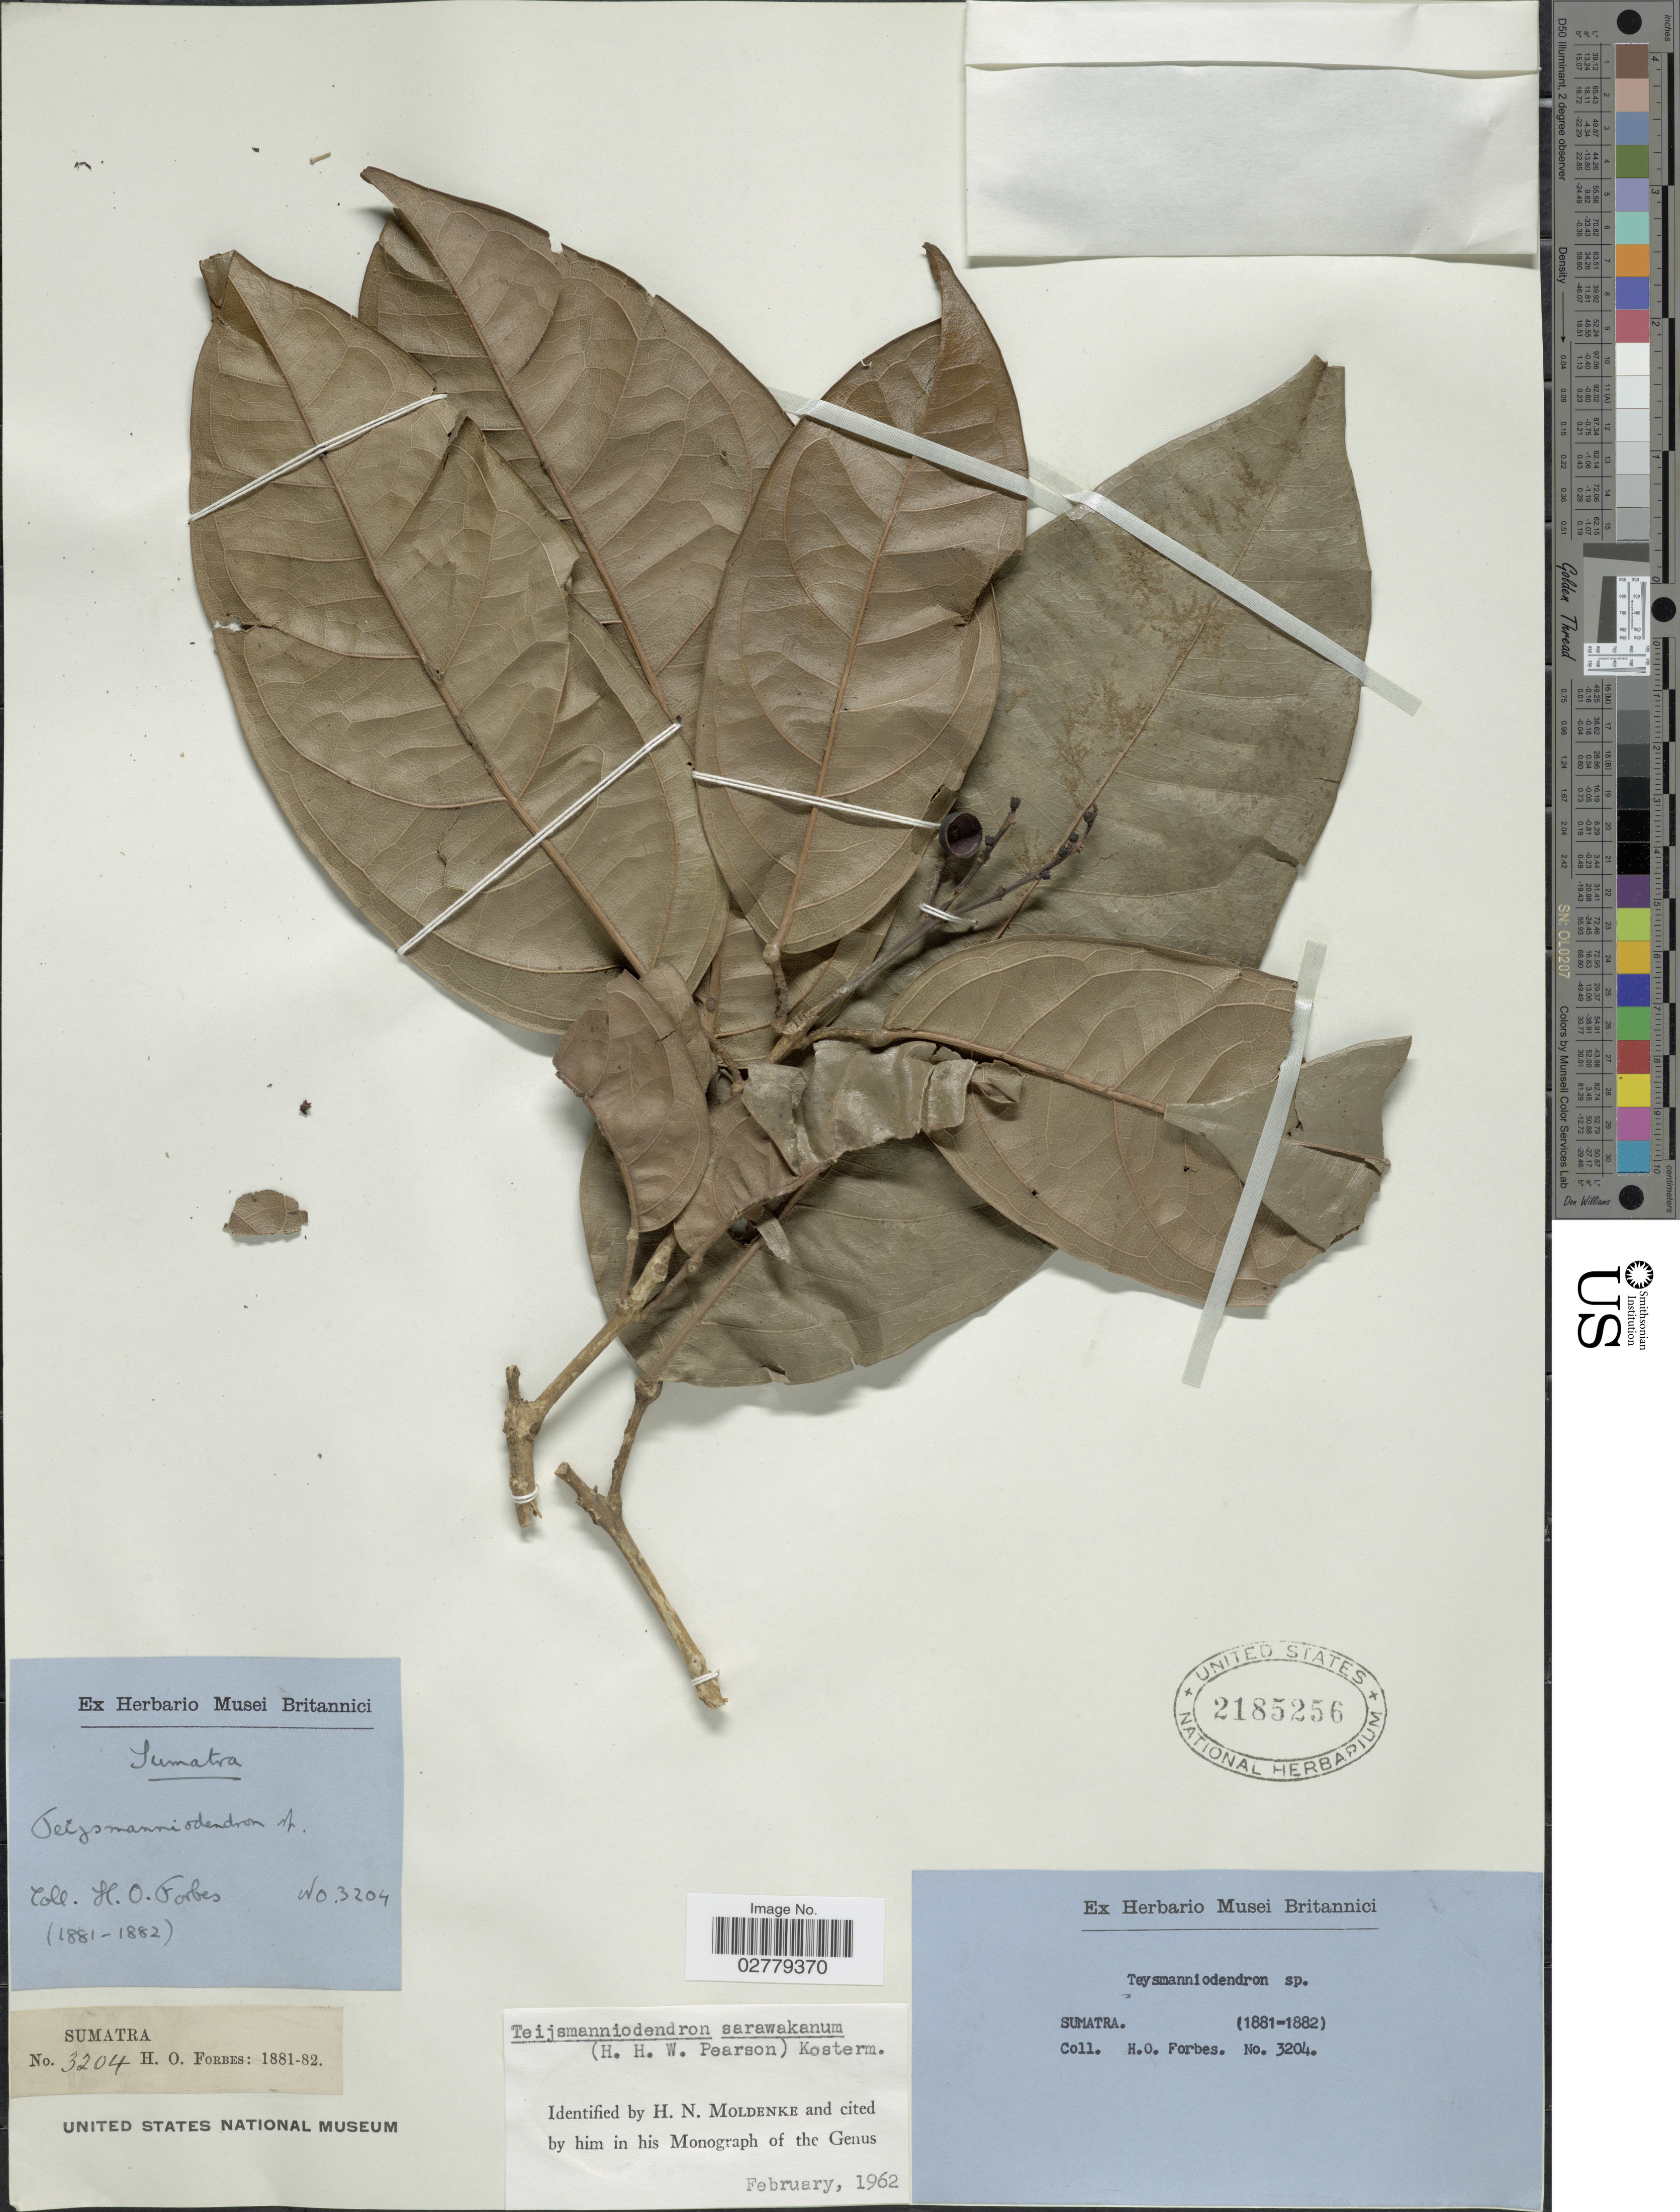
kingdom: Plantae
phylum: Tracheophyta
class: Magnoliopsida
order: Lamiales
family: Lamiaceae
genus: Teijsmanniodendron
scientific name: Teijsmanniodendron sarawakanum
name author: (H. Pearson) Kosterm.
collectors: H. O. Forbes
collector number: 3204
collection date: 1881/1882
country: Indonesia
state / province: Sumatra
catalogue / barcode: US 2185256